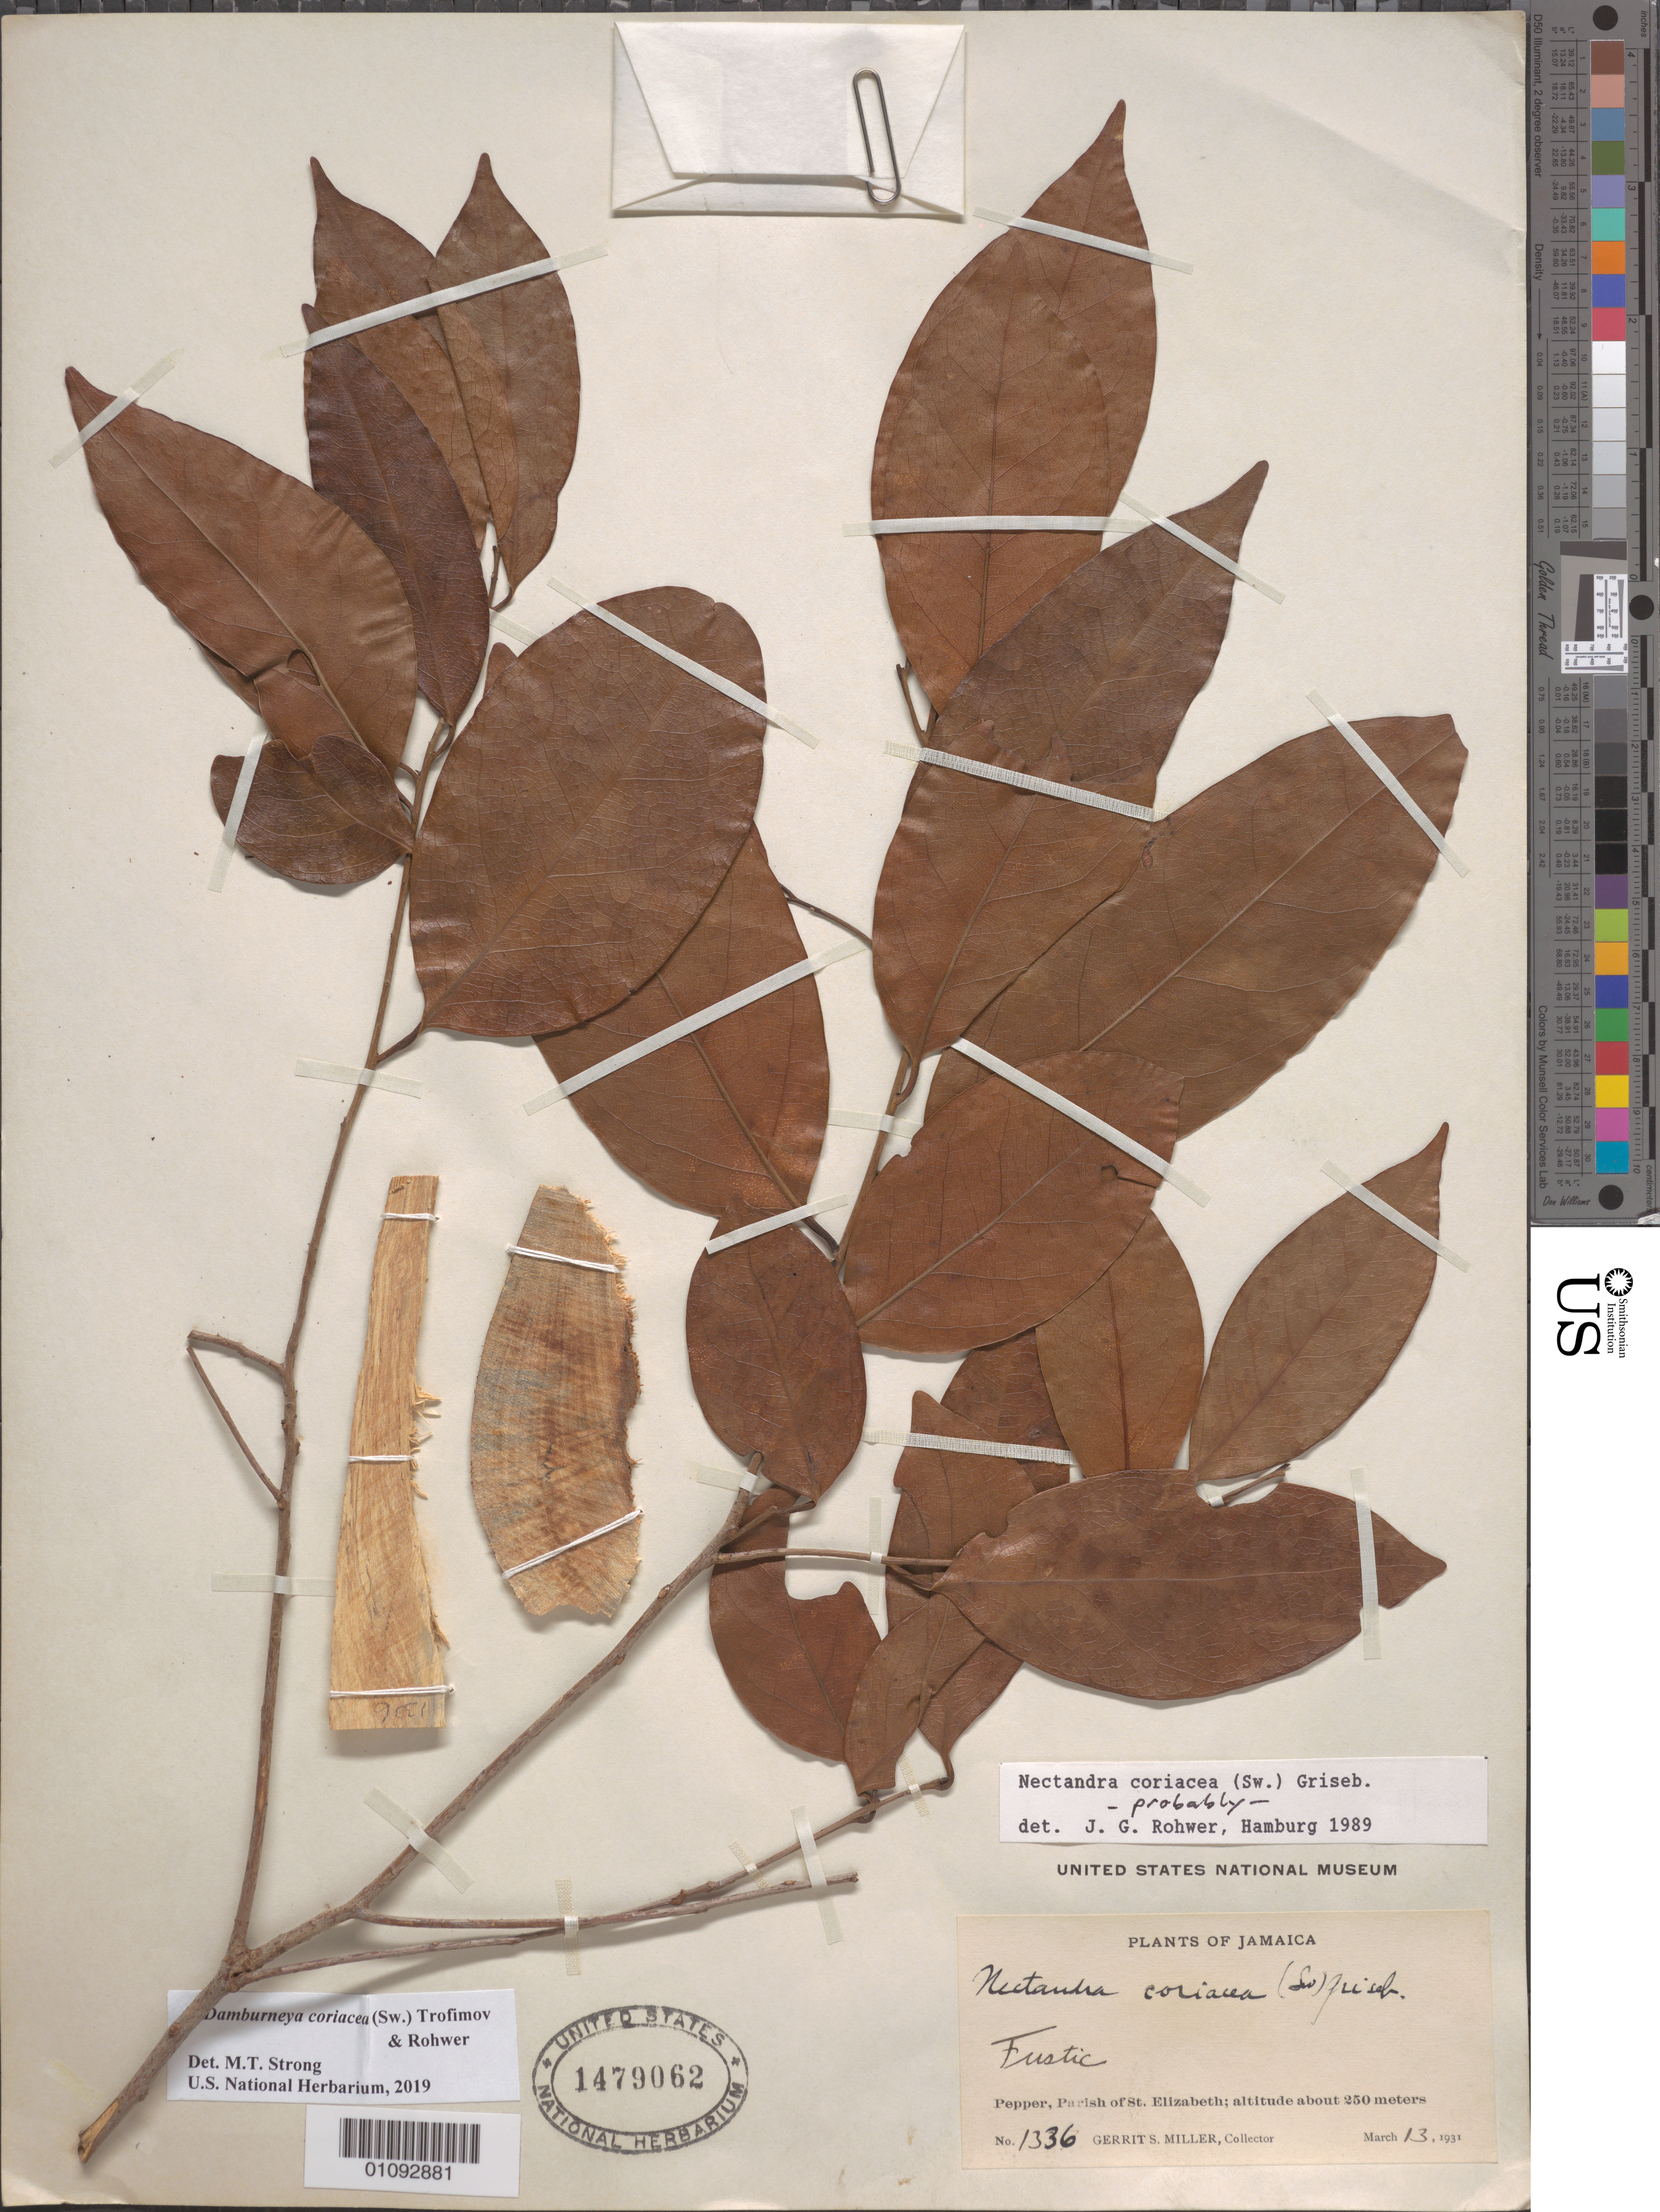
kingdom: Plantae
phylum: Tracheophyta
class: Magnoliopsida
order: Laurales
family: Lauraceae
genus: Damburneya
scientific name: Damburneya coriacea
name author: (Sw.) Trofimov & Rohwer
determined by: Strong, M. T., (US), Smithsonian Institution - National Museum of Natural History (UNITED STATES)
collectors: G. S. Miller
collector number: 1336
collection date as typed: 13 Sep 1931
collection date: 1931-09-13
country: Jamaica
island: Jamaica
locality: Parish of St. Elizabeth.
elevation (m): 250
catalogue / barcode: US 1479062